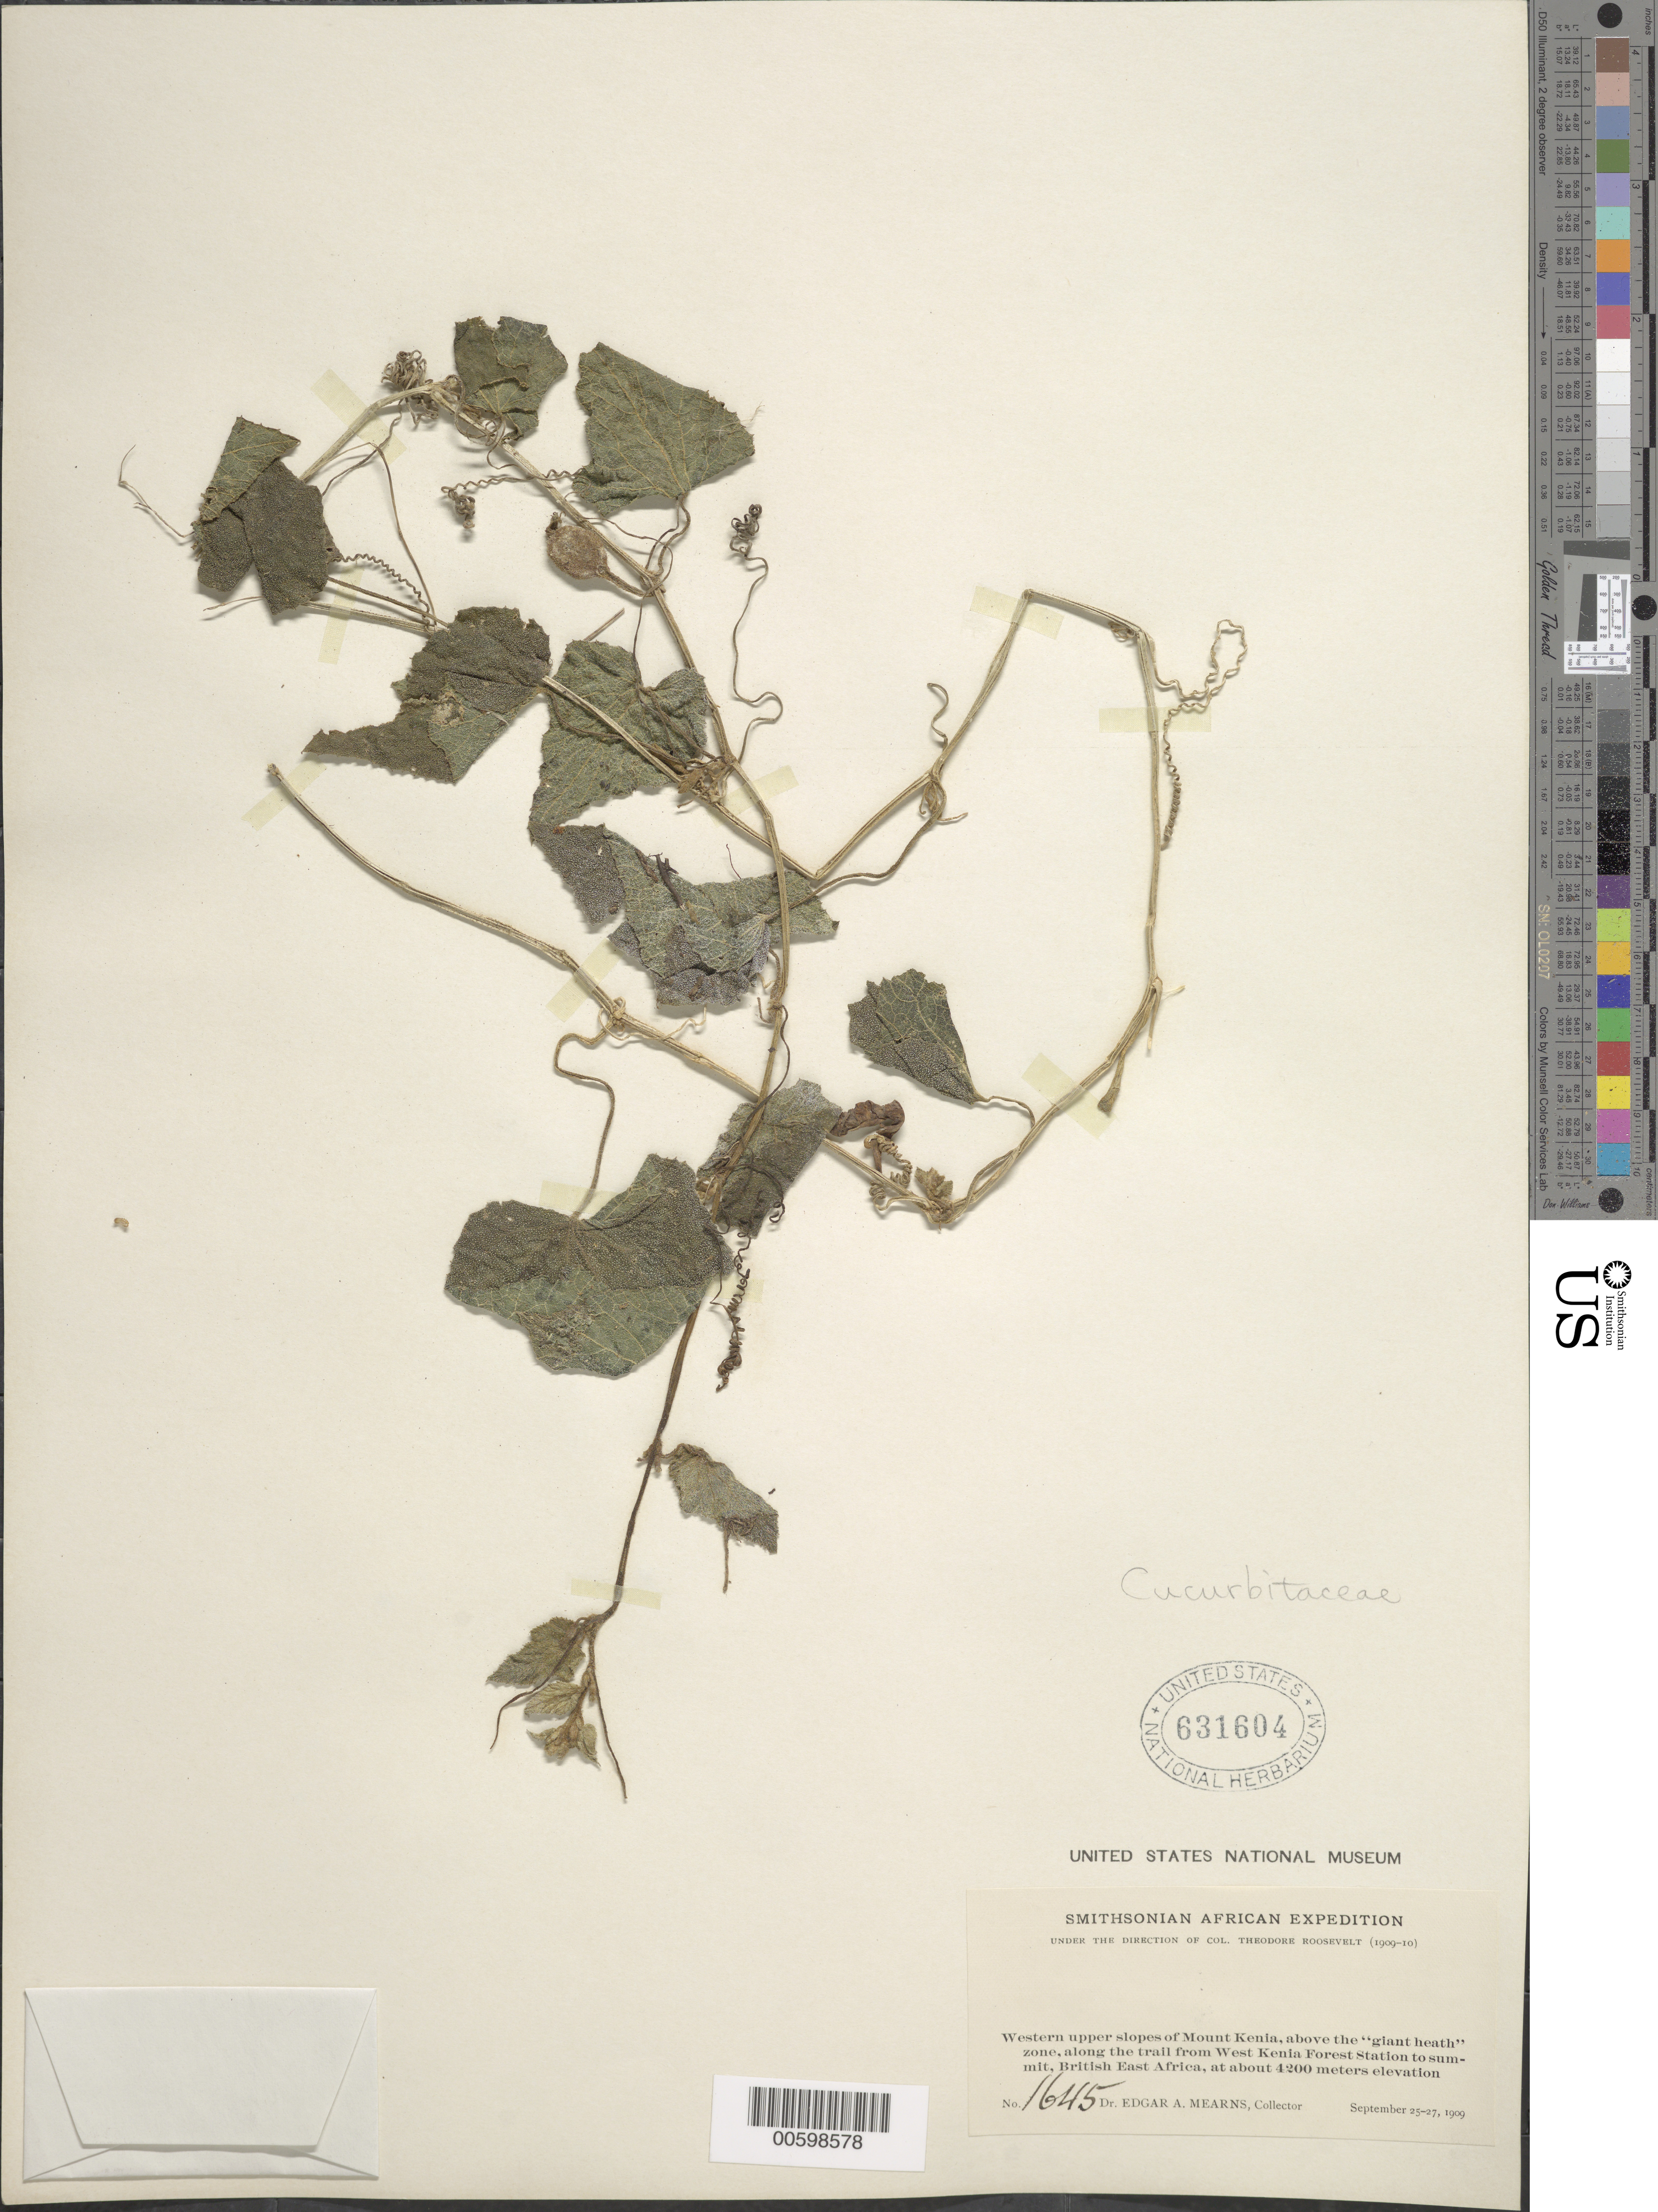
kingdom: Plantae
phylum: Tracheophyta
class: Magnoliopsida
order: Cucurbitales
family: Cucurbitaceae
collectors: E. A. Mearns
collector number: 1645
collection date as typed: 25 Sep 1909 to 27 Sep 1909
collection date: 1909-09-25/1909-09-27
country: Kenya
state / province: Nyeri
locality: Western upper slopes of Mount Kenya above the : giant health" zone, along the trail from west Kenya forest station to summit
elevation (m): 4200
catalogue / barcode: US 631604